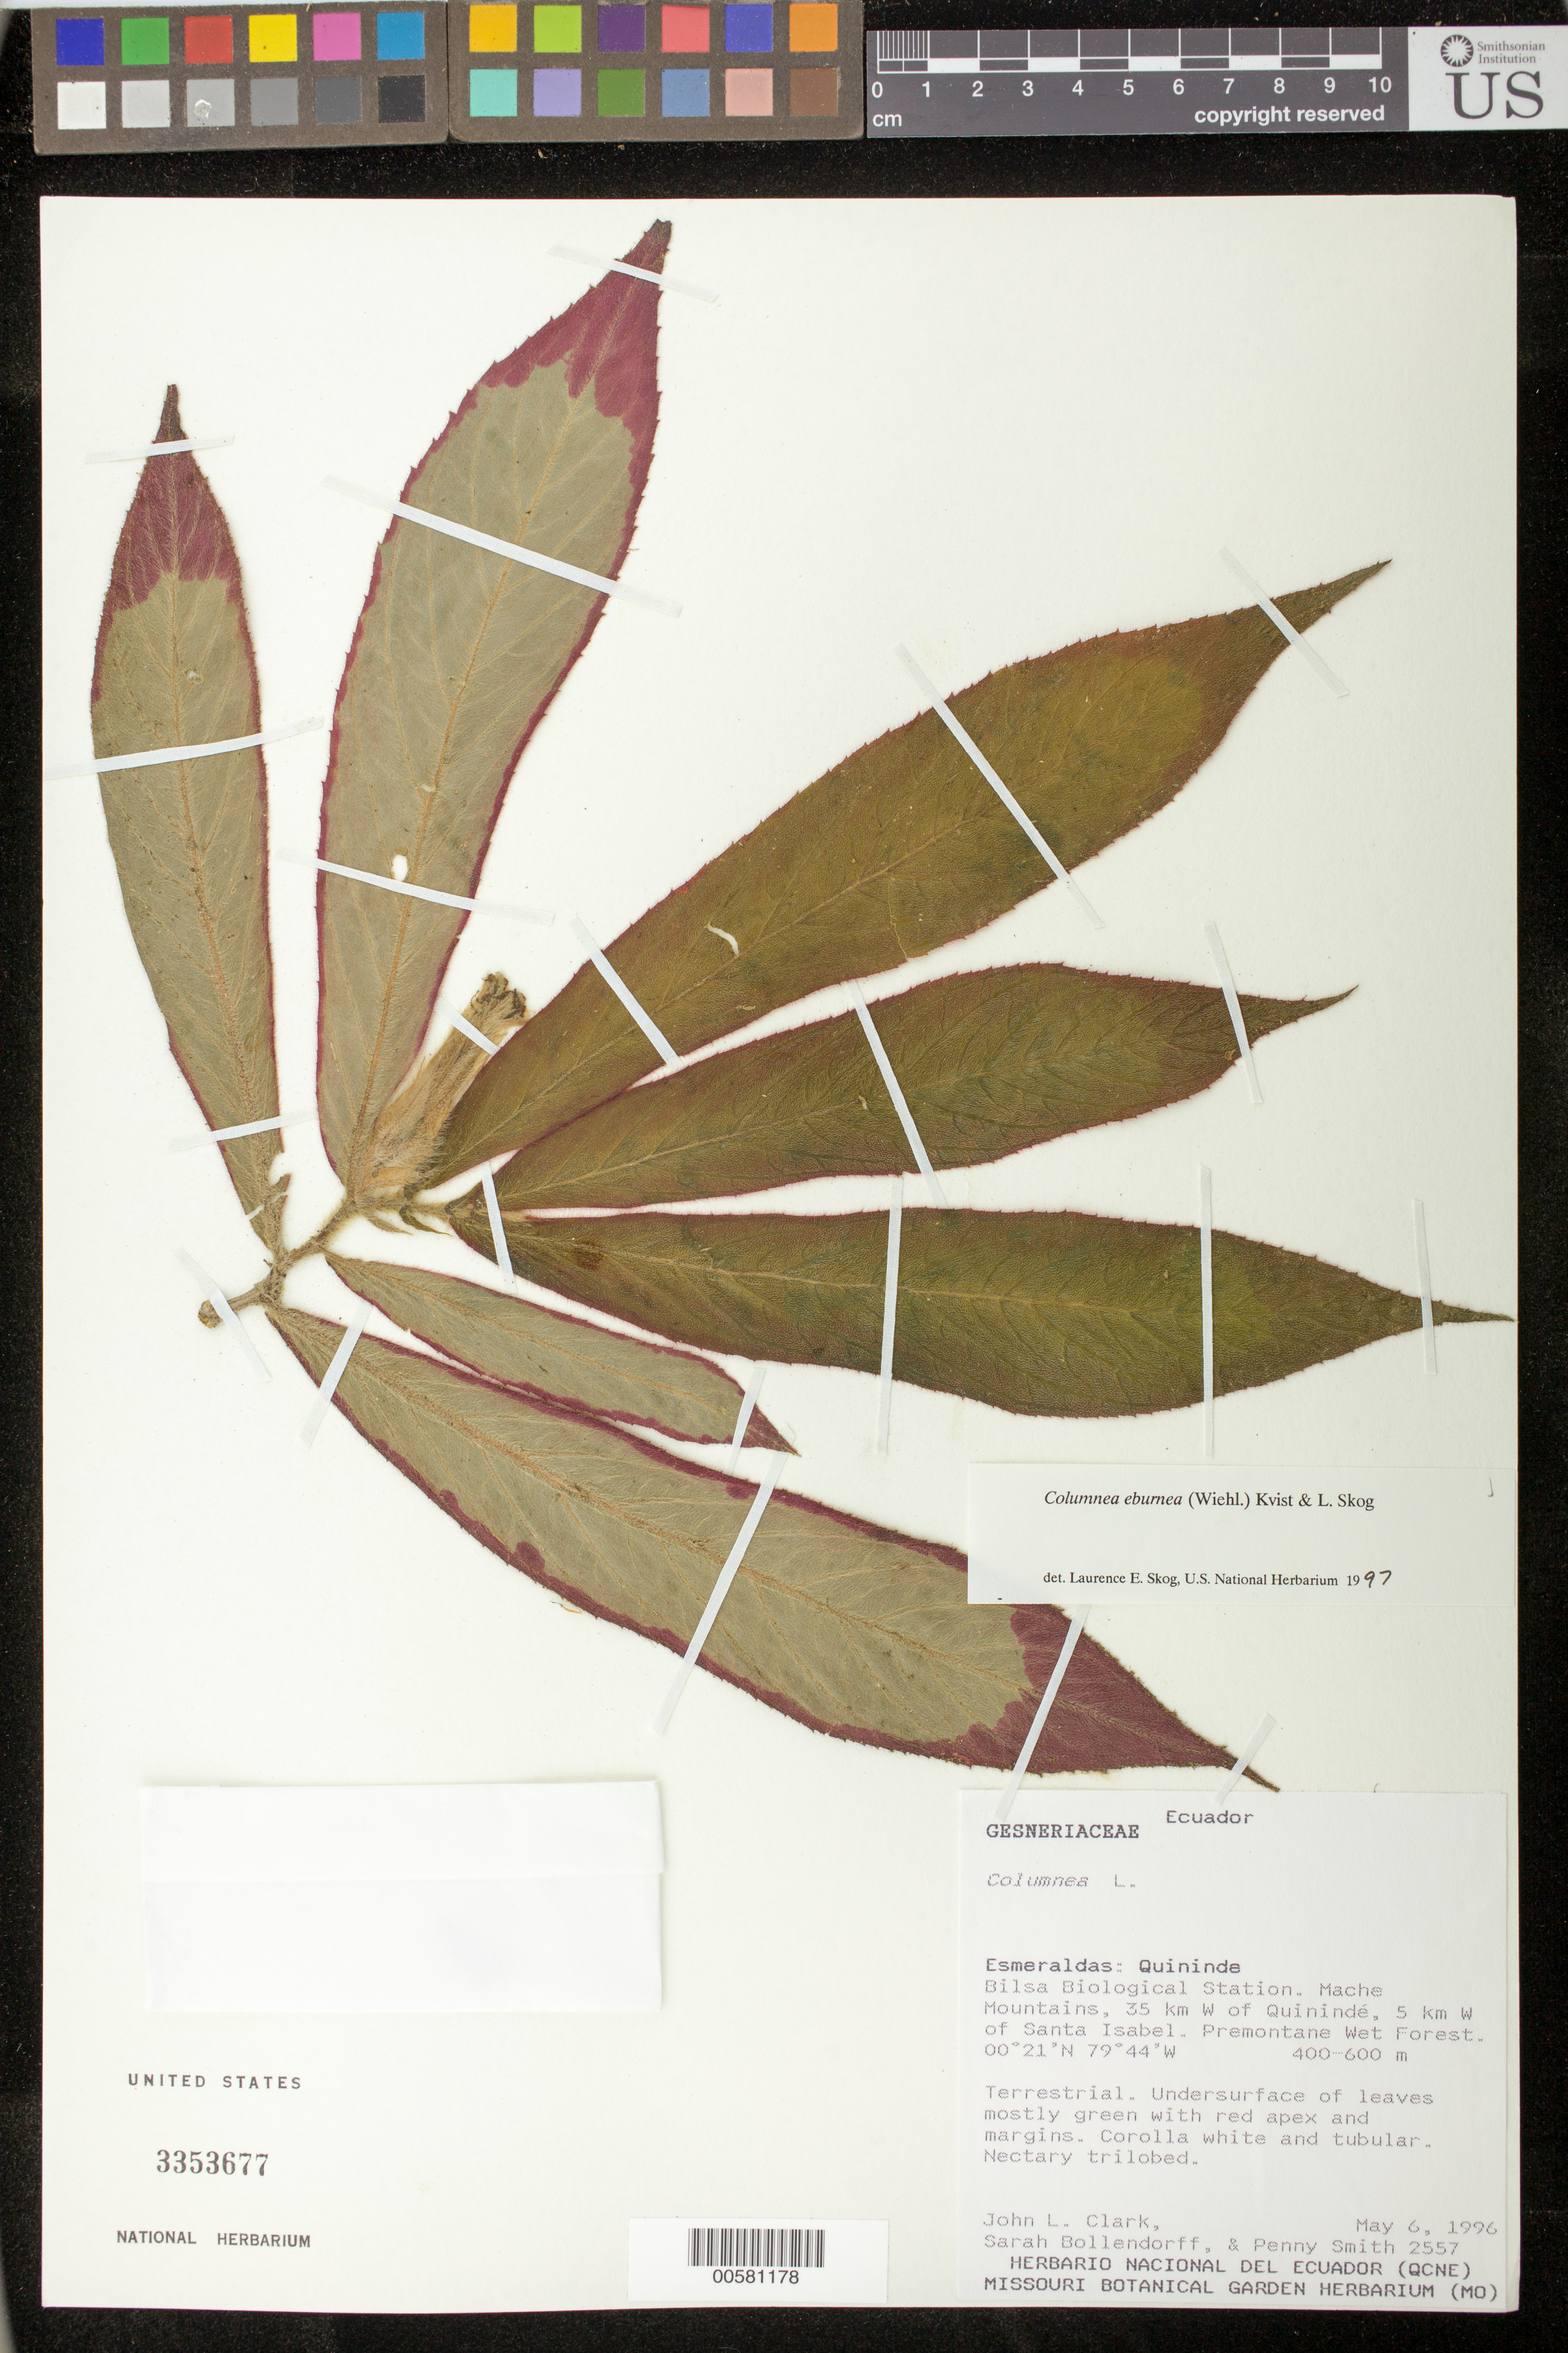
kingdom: Plantae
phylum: Tracheophyta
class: Magnoliopsida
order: Lamiales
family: Gesneriaceae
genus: Columnea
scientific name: Columnea eburnea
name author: (Wiehler) L.P. Kvist & L.E. Skog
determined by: Skog, Laurence E.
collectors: J. L. Clark, S. Bollendorff & P. Smith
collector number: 2557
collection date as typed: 06 May 1996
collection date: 1996-05-06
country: Ecuador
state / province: Esmeraldas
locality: Quininde. Bilsa Biological Station, Mache Mountains, 35 km W of Quinindé, 5 km W of Santa Isabel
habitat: Premontane wet forest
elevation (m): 400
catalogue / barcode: US 3353677